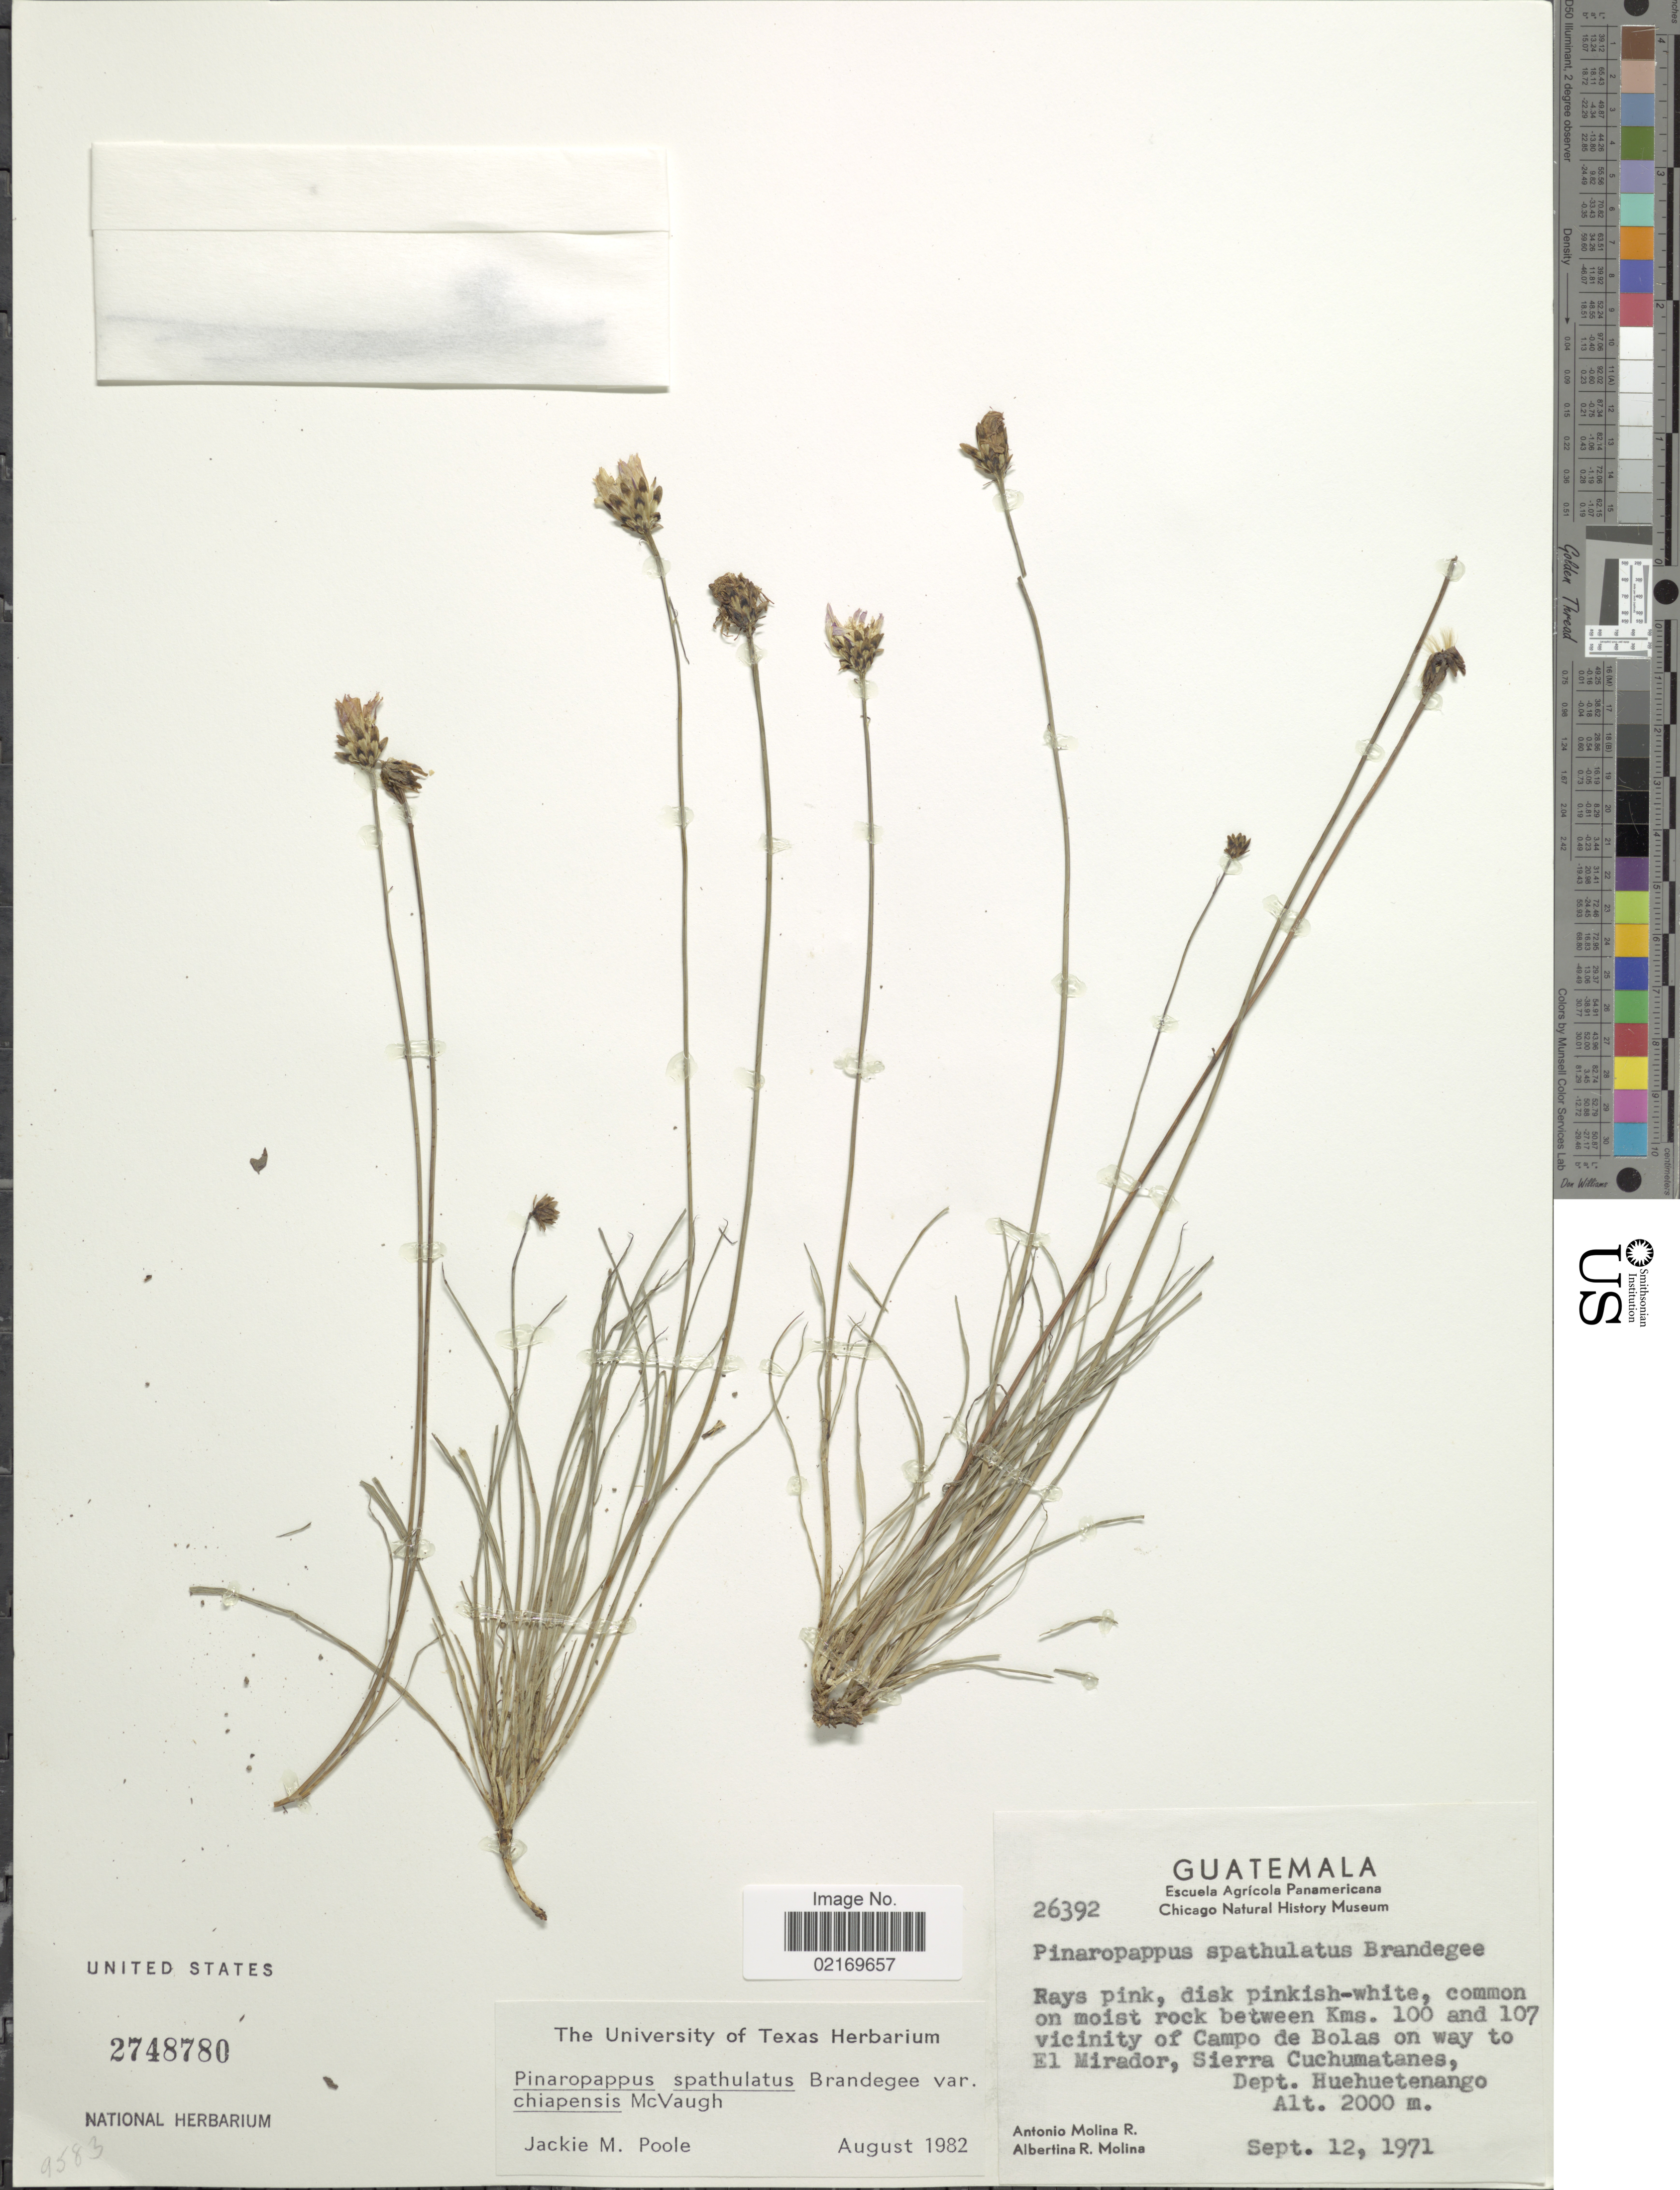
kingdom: Plantae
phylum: Tracheophyta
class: Magnoliopsida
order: Asterales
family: Asteraceae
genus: Pinaropappus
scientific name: Pinaropappus spathulatus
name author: Brandegee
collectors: A. Molina R. & A. R. Molina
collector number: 26392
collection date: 1971-09-12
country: Guatemala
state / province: Huehuetenango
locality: Between kms 100 and 107, vicinity of Campo de Bolas on way to El Mirador, Sierra Cuchumatanes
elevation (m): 2000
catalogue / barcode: US 2748780